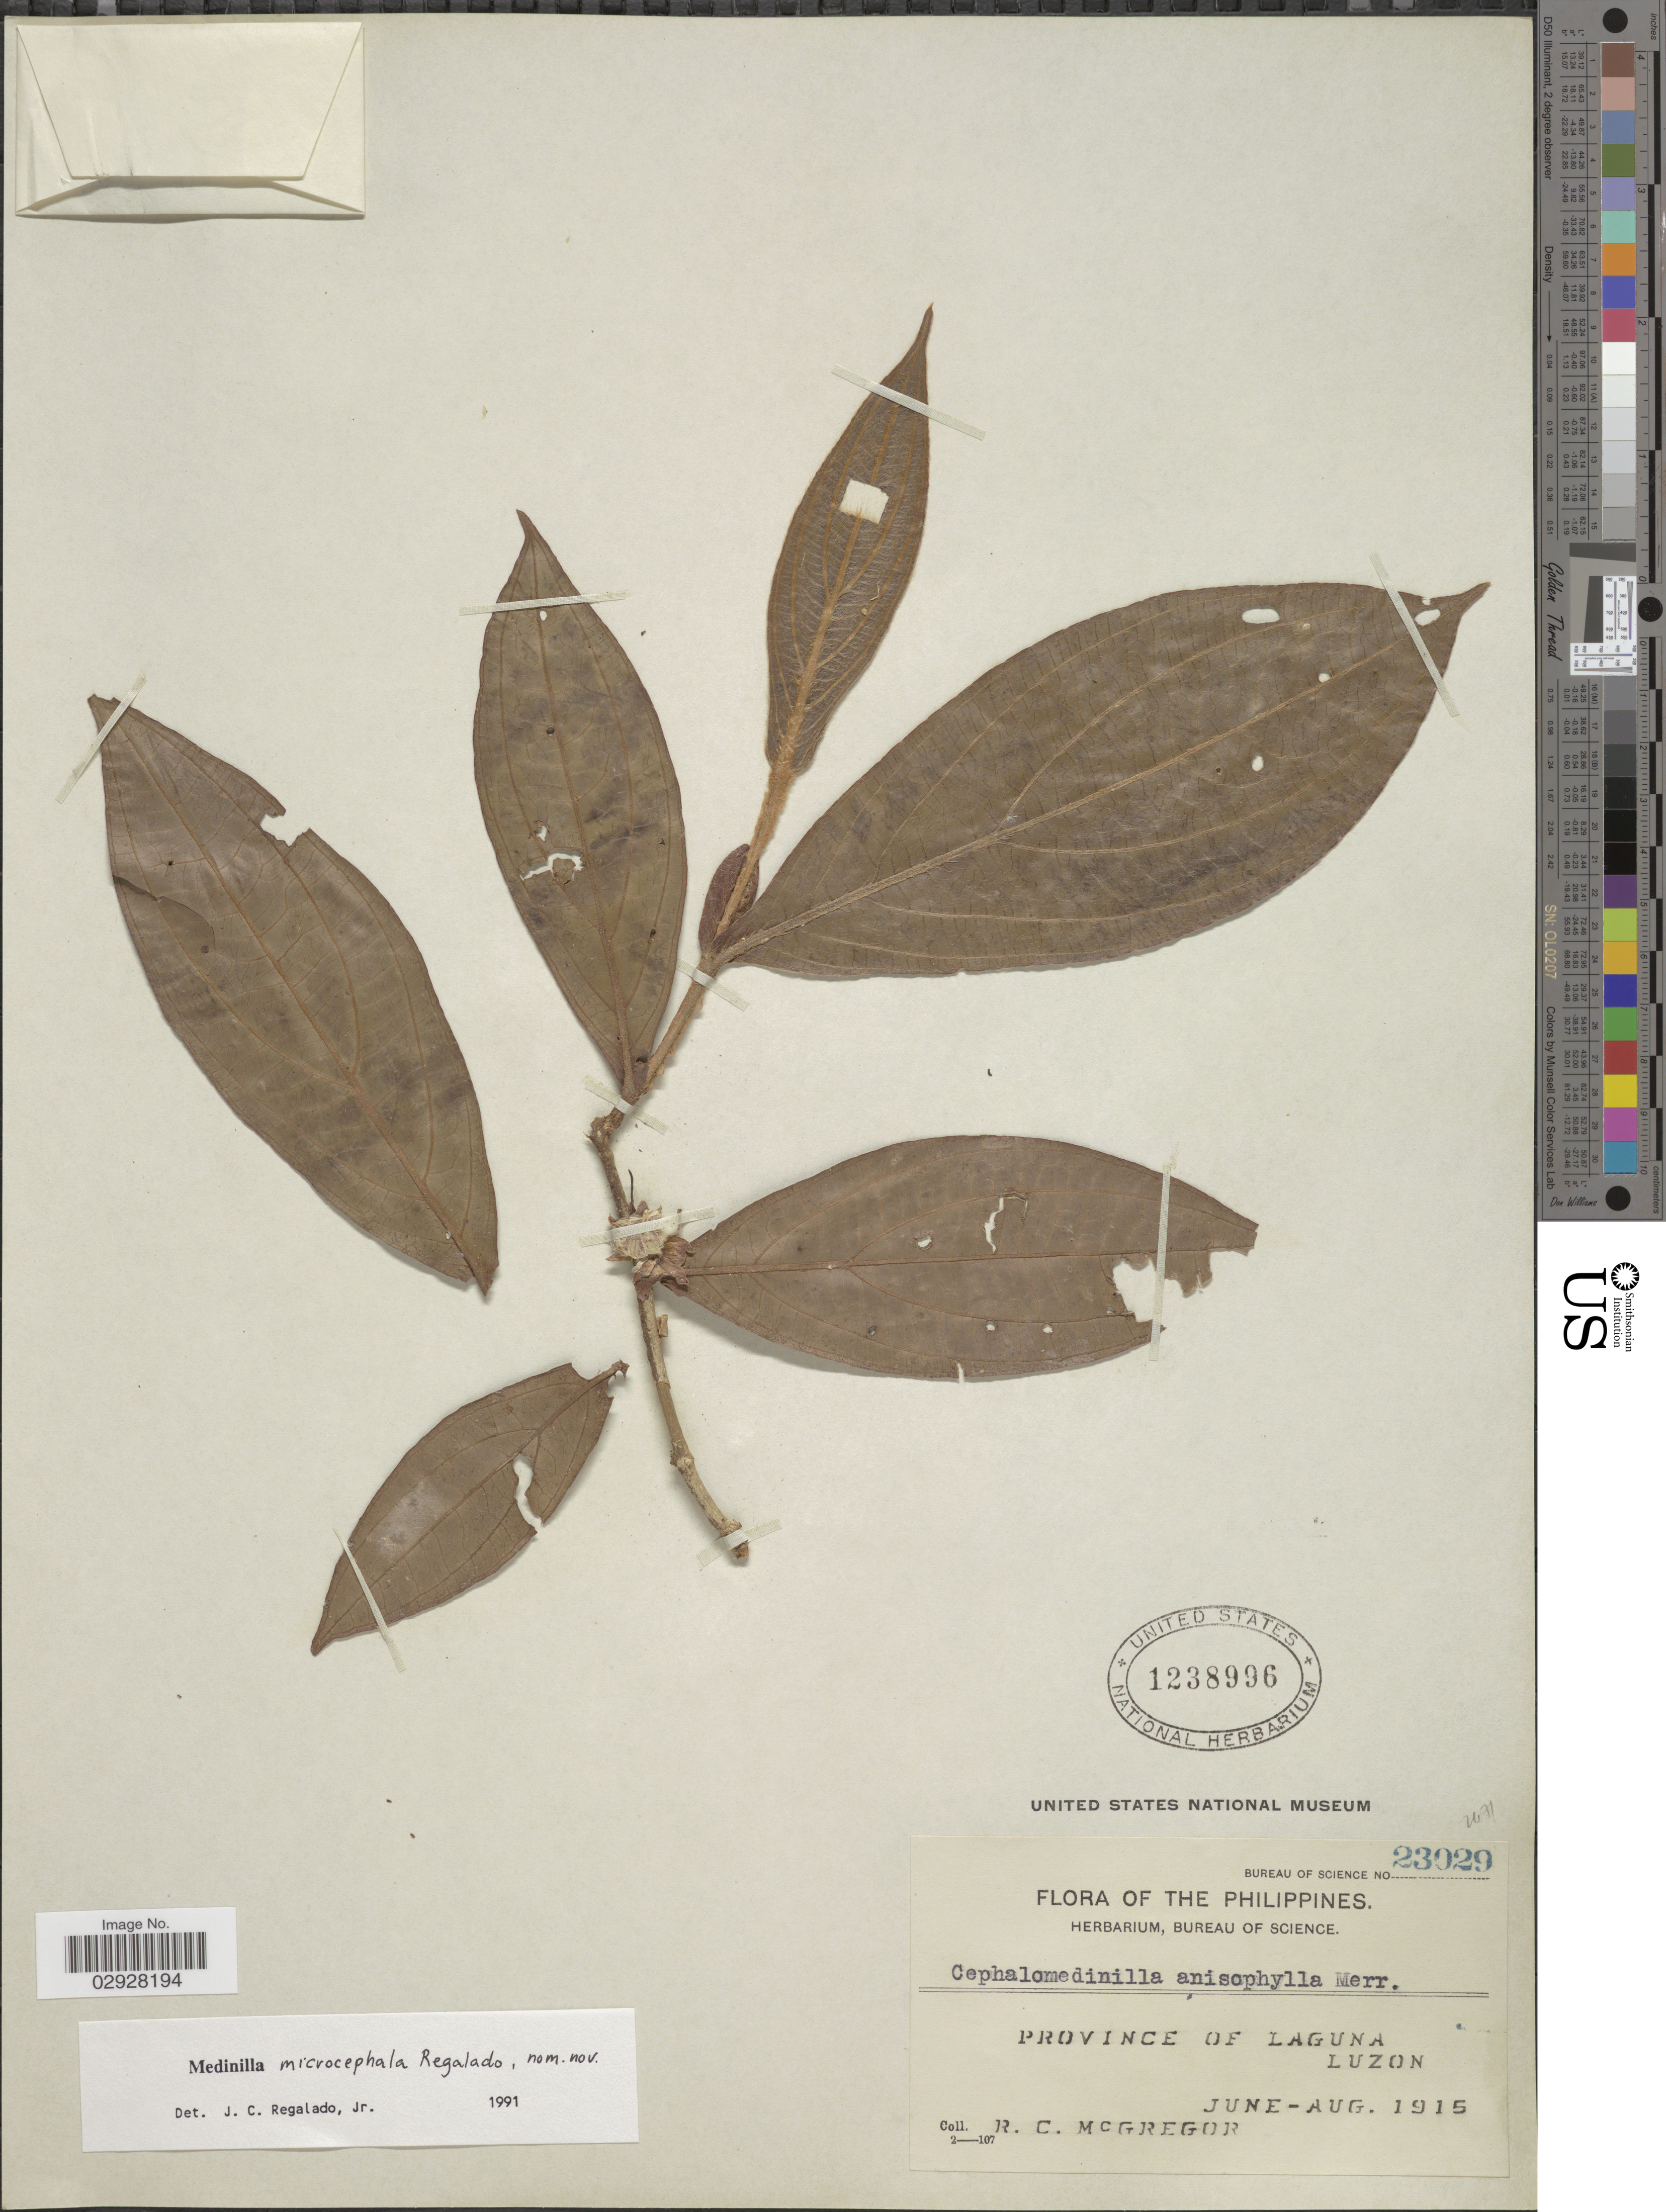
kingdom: Plantae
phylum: Tracheophyta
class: Magnoliopsida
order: Myrtales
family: Melastomataceae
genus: Medinilla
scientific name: Medinilla microcephala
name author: Regalado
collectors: R. C. McGregor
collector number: Bureau of Science 23029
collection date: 1915-06/1915-08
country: Philippines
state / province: Calabarzon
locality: Province of Laguna, Luzon.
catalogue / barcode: US 1238996